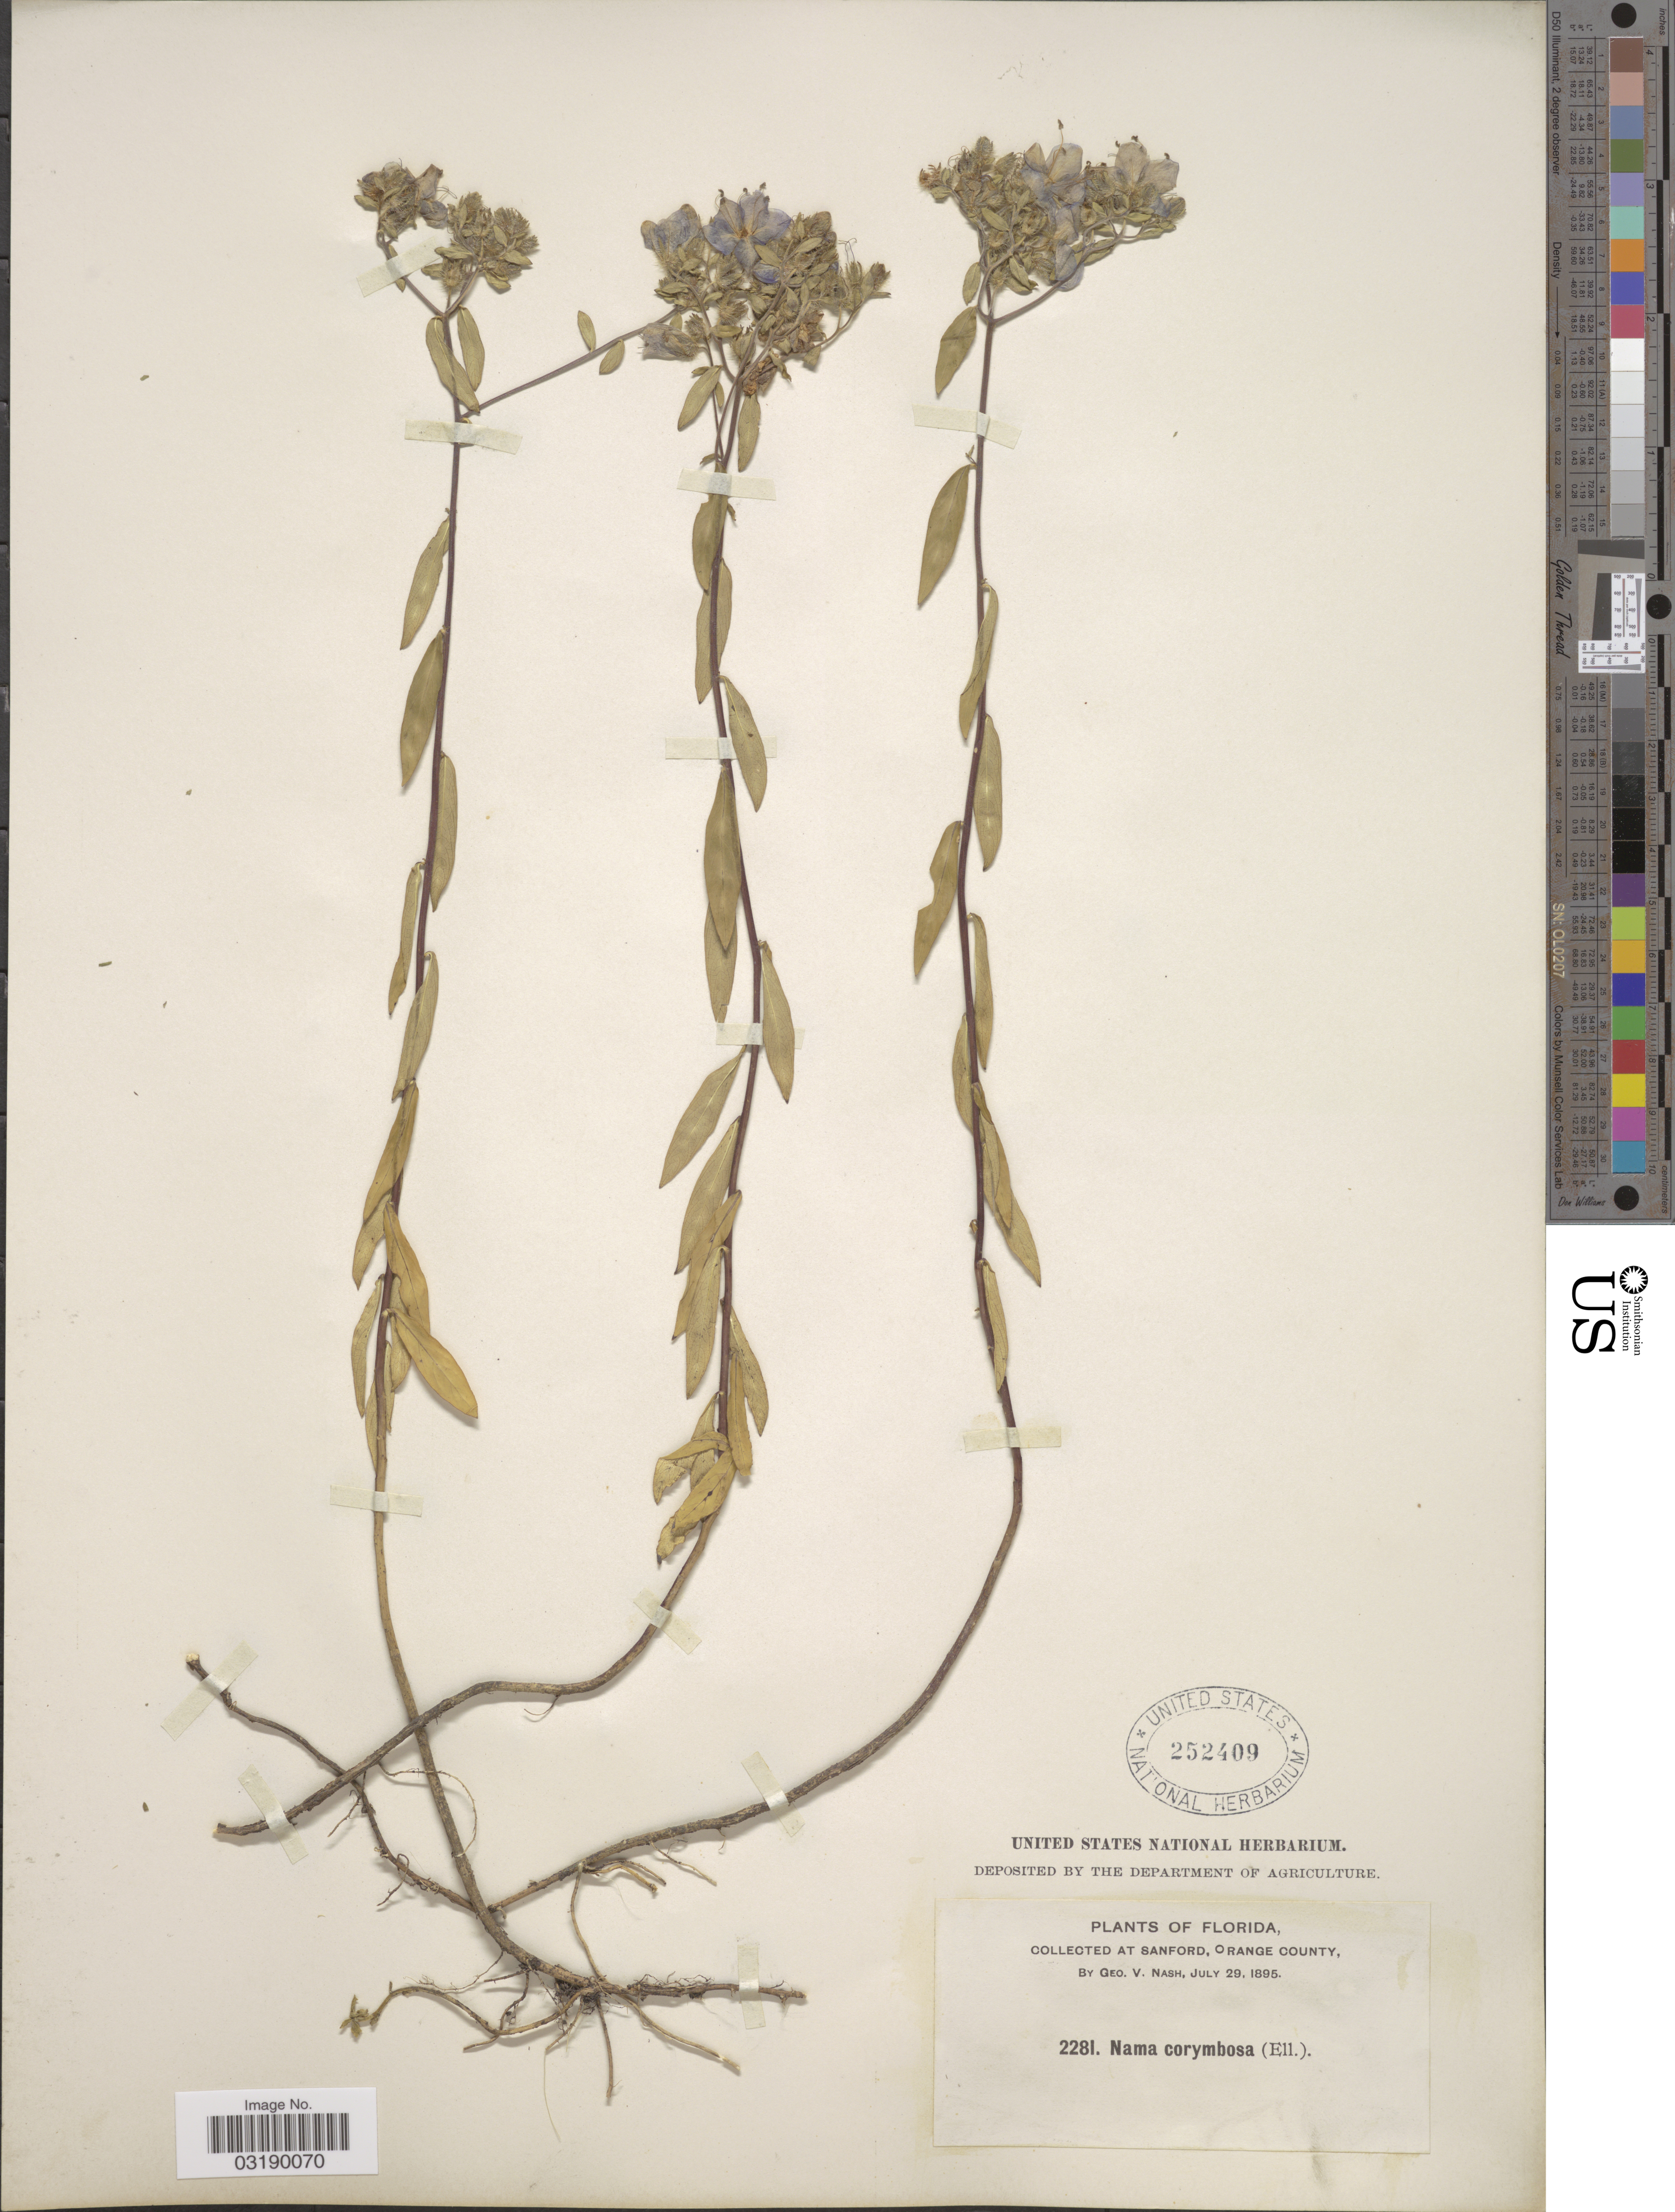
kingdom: Plantae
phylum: Tracheophyta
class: Magnoliopsida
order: Solanales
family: Hydroleaceae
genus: Hydrolea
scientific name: Hydrolea corymbosa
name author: J. Macbr. ex Elliott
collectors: G. V. Nash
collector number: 2281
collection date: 1895-07-29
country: United States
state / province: Florida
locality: At Sanford, Orange County.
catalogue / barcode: US 252409